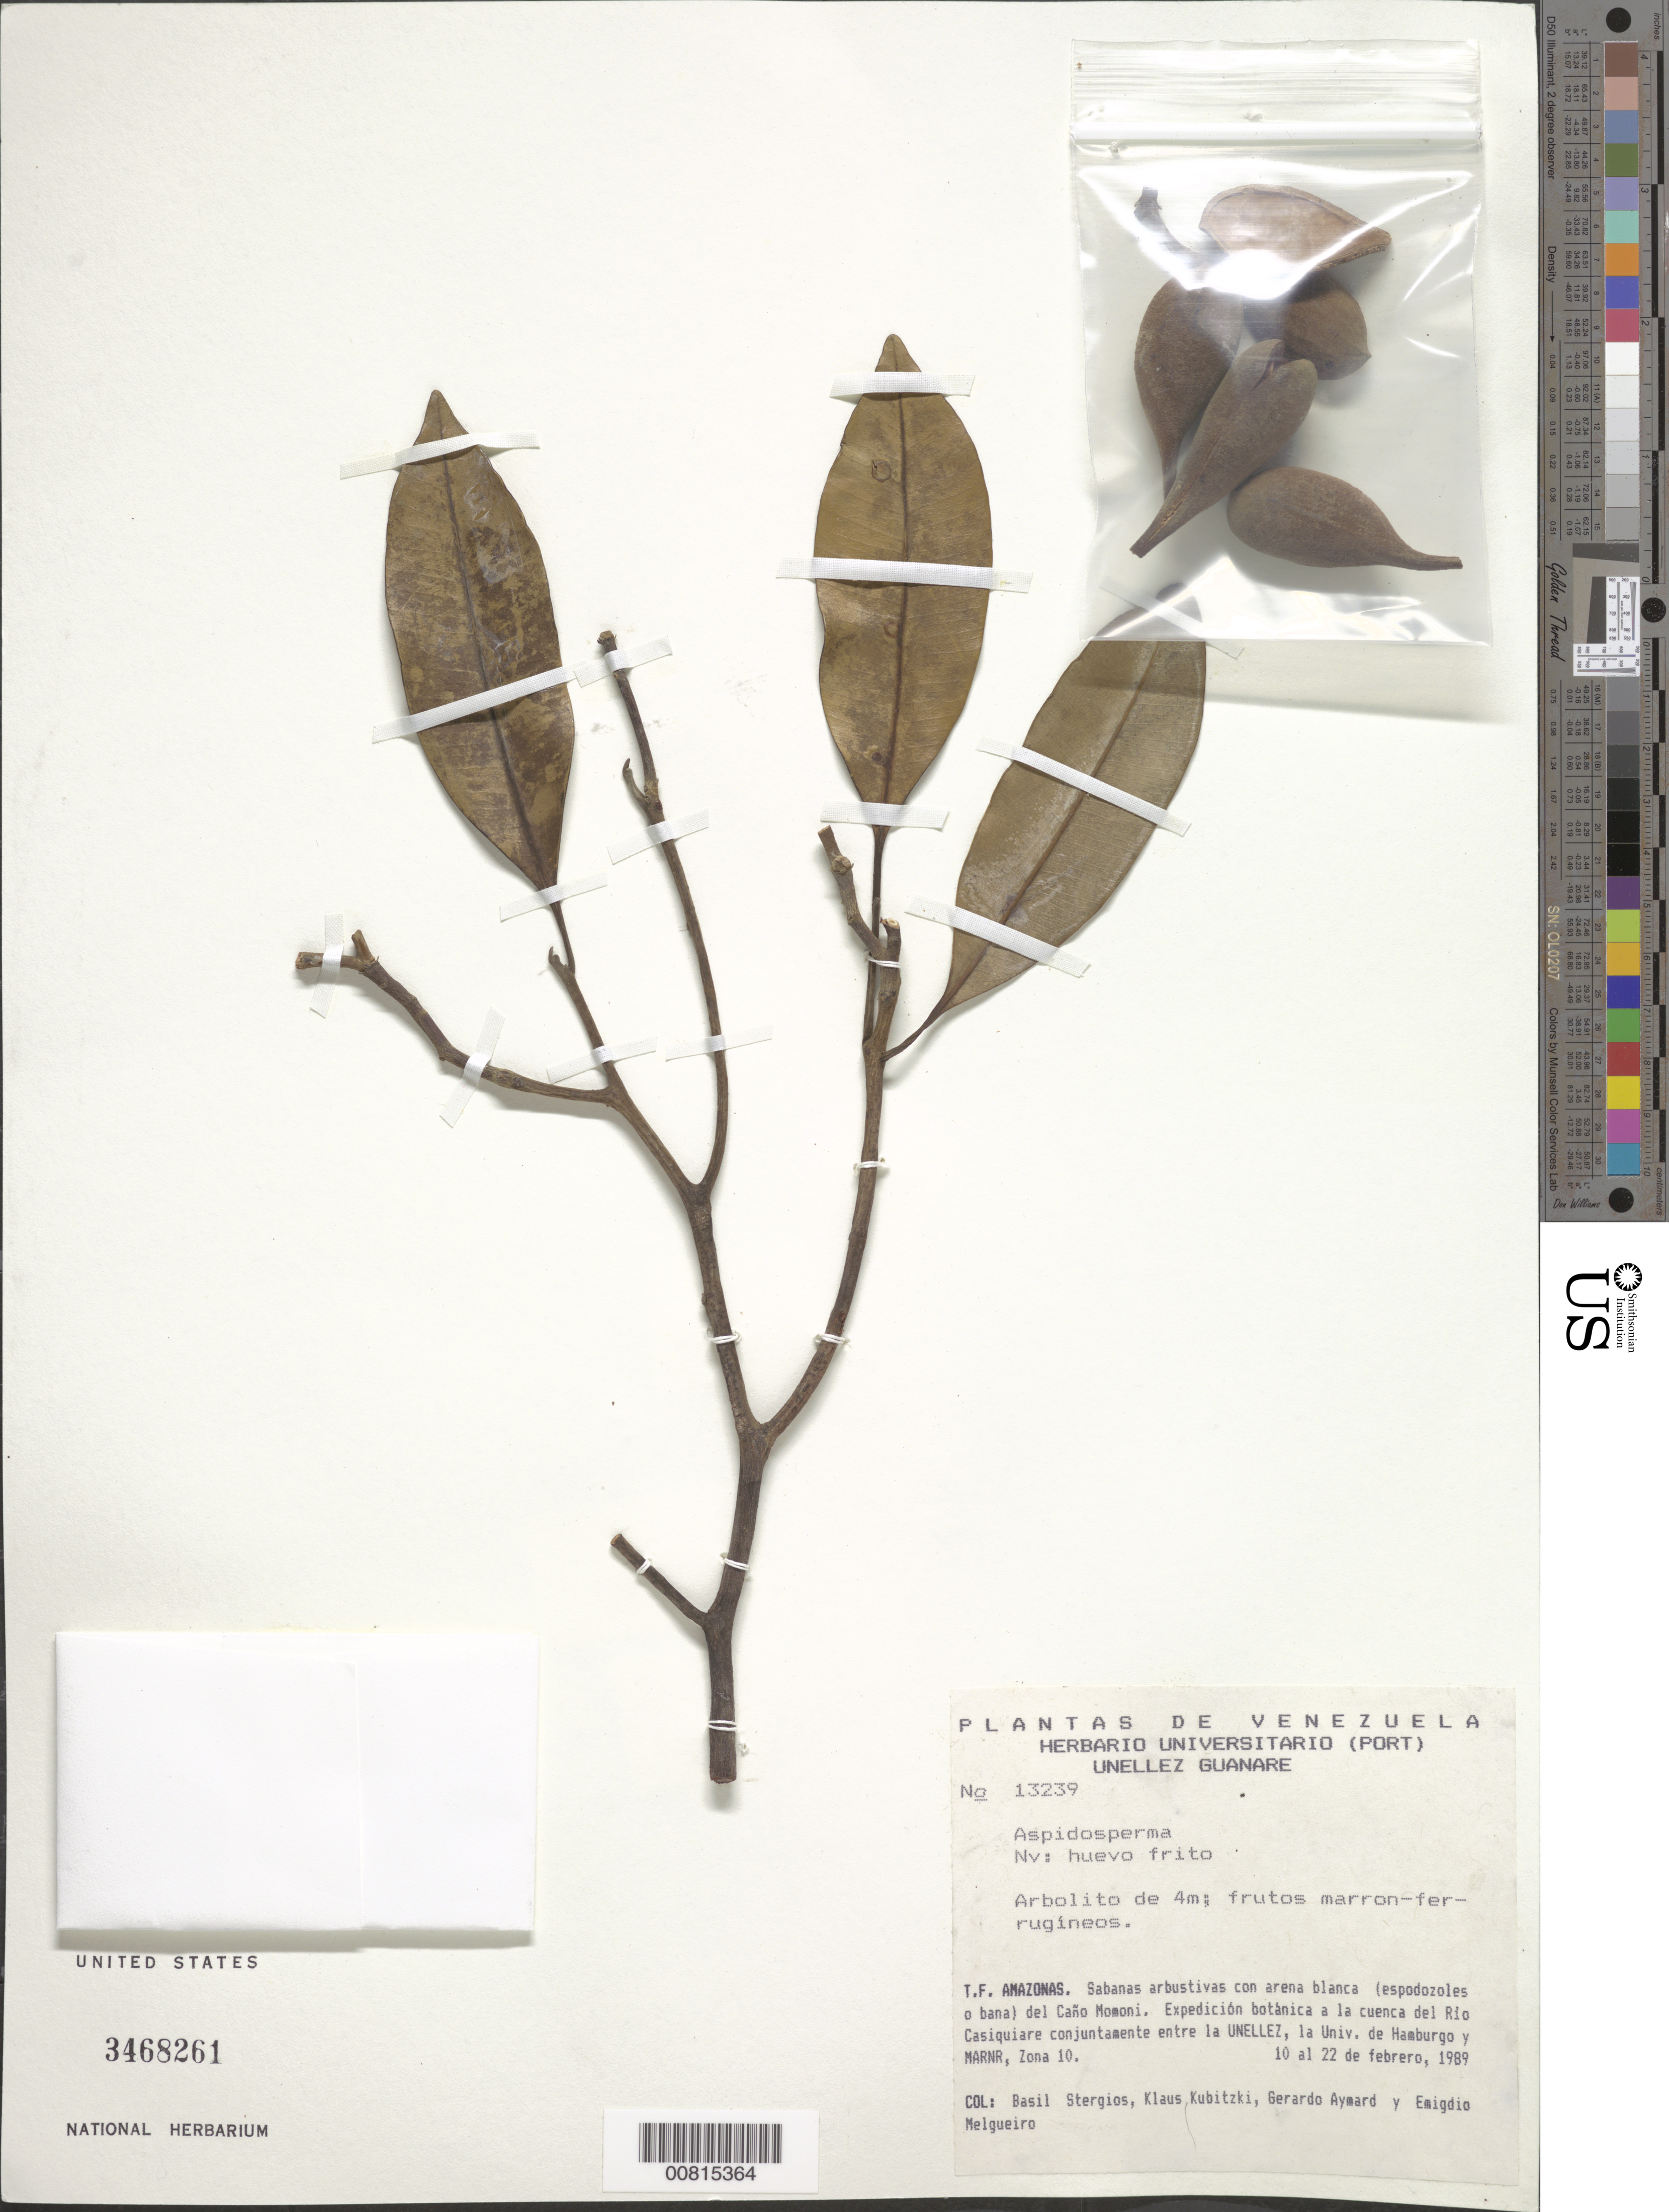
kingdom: Plantae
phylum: Tracheophyta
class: Magnoliopsida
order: Gentianales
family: Apocynaceae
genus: Aspidosperma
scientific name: Aspidosperma sp.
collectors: B. G. Stergios, K. Kubitzki, G. A. Aymard & E. Melgueiro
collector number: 13239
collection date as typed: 10-Feb-89 to 22-Feb-89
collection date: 1989-02-10/1989-02-22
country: Venezuela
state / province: Amazonas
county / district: Río Negro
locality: Río Casiquaire, Caño Momoni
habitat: Sabanas arbustivas con arena blanca del caño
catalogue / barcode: US 3468261